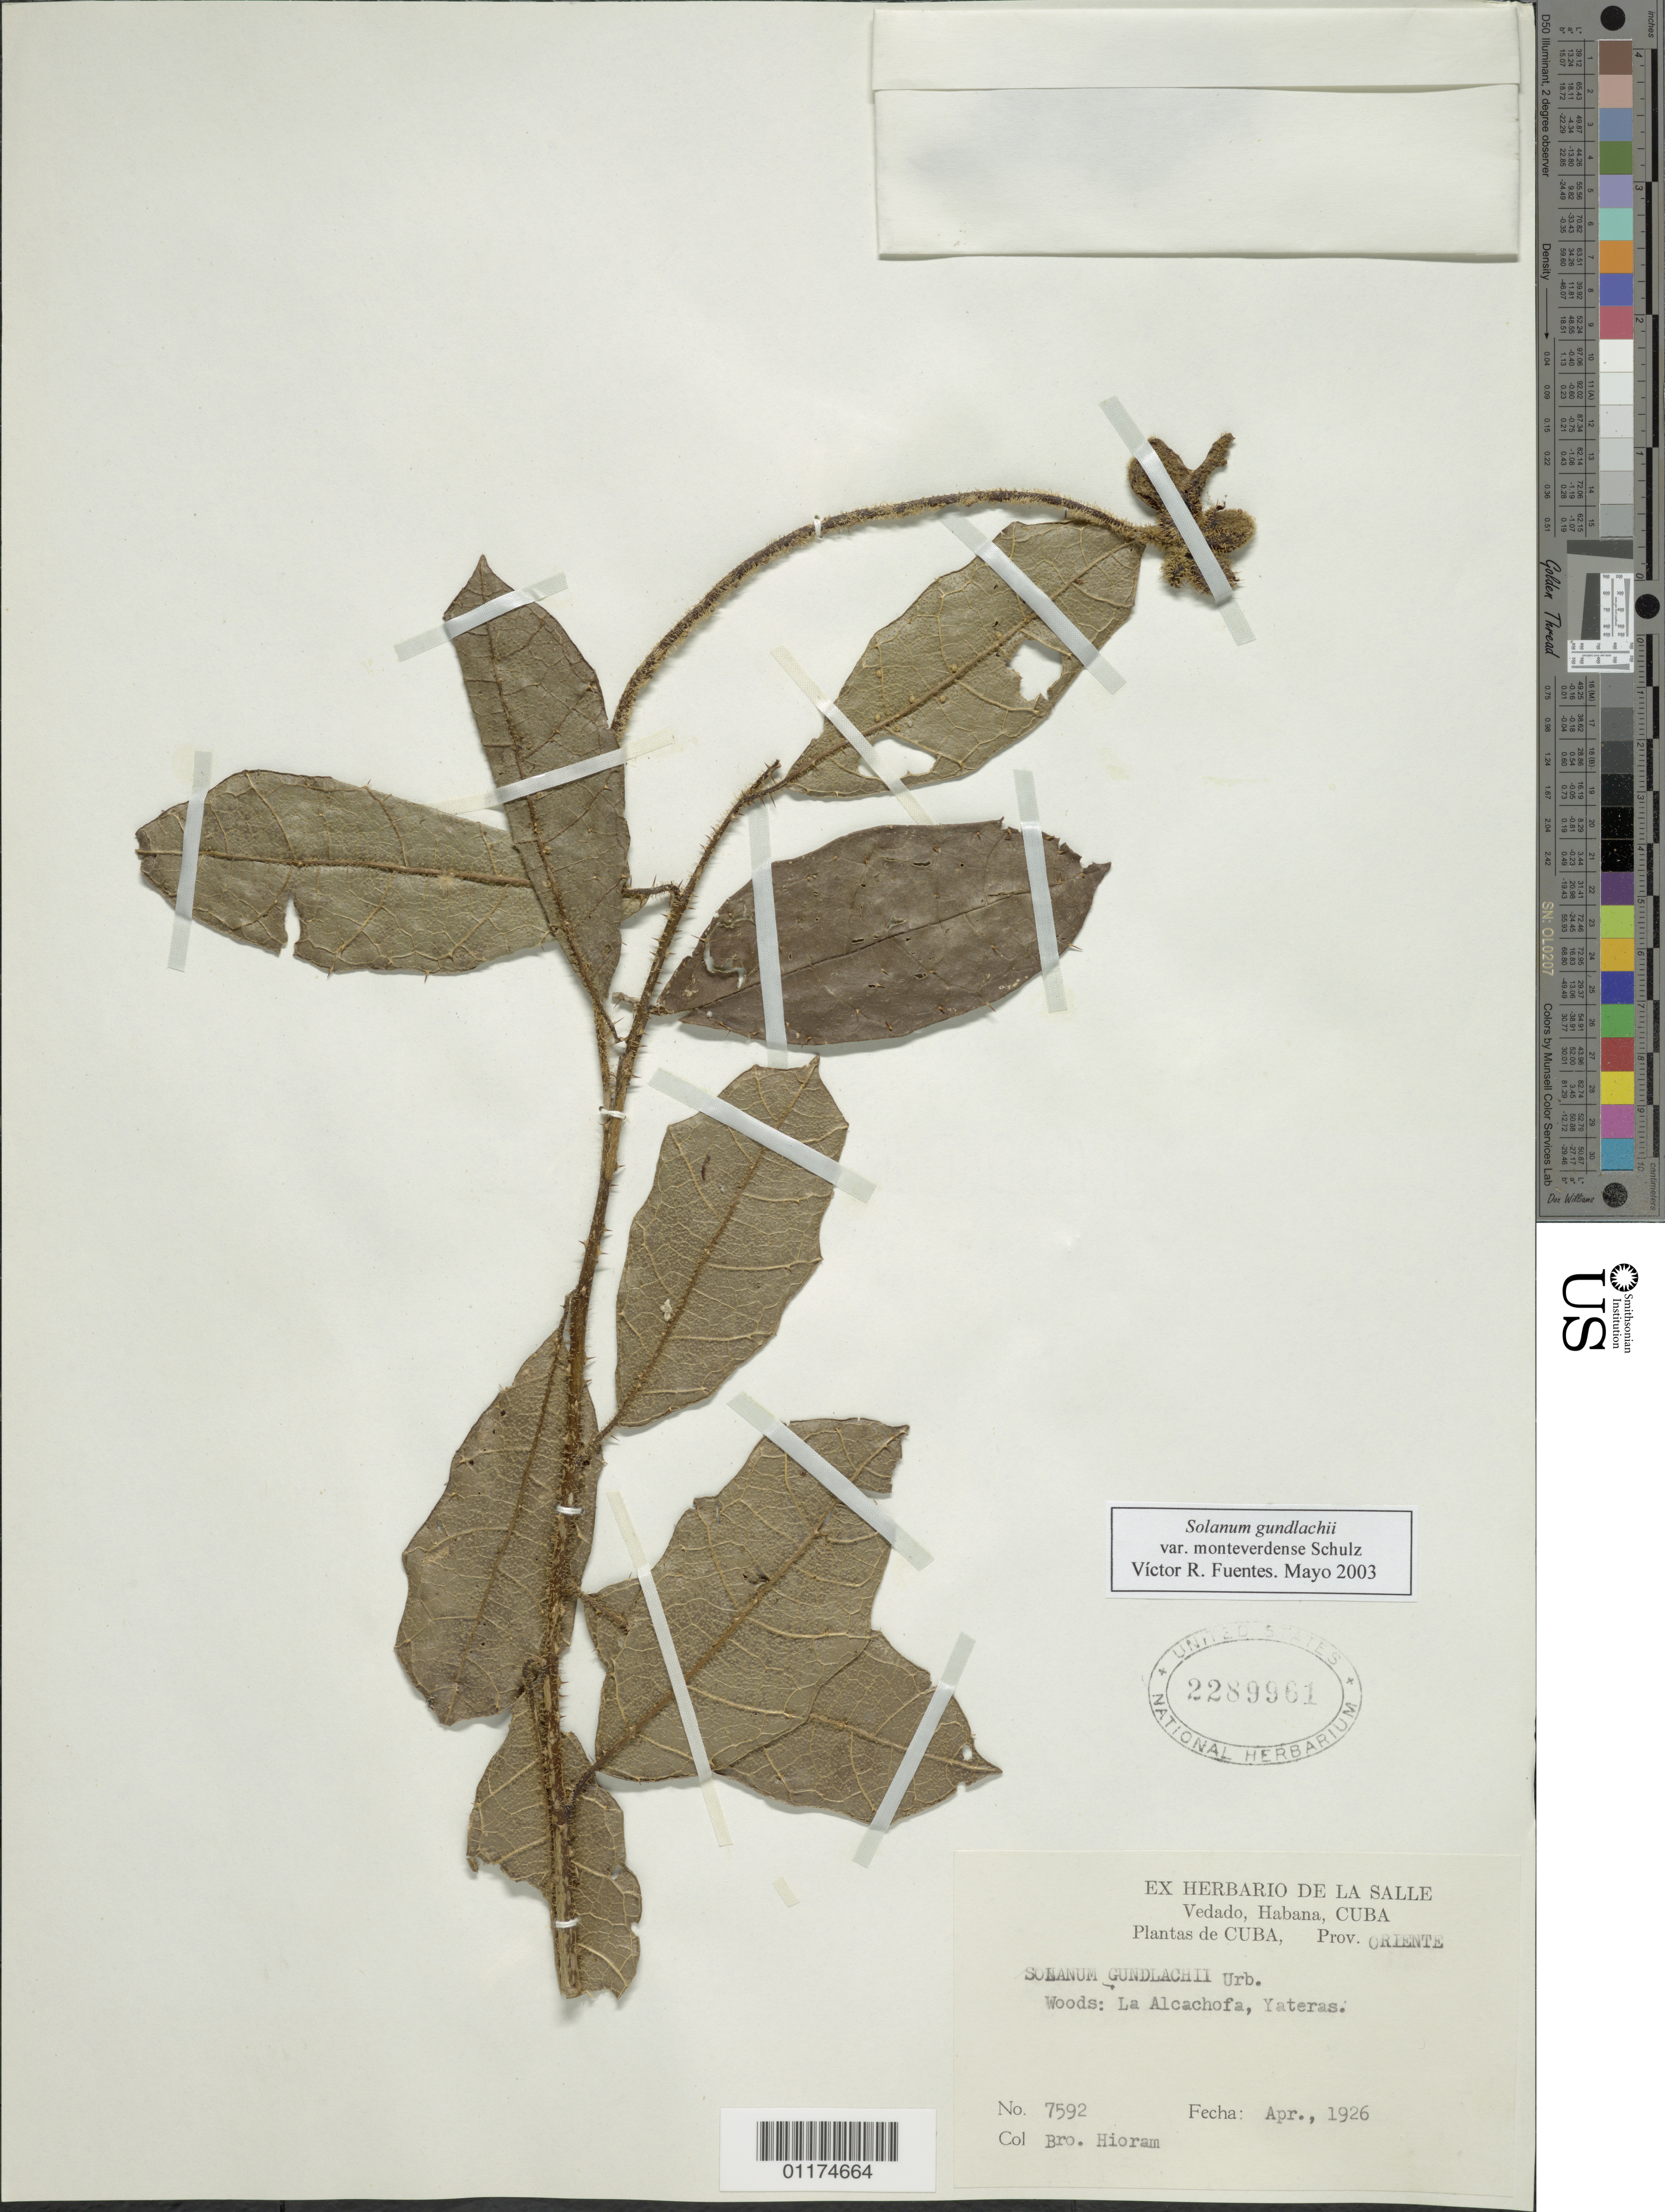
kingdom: Plantae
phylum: Tracheophyta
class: Magnoliopsida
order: Solanales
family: Solanaceae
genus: Solanum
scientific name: Solanum gundlachii var. gundlachii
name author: Urb.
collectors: Bro. Hioram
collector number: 7592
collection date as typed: Apr 1926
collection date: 1926-04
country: Cuba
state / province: Oriente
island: Cuba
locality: Vedado, Habana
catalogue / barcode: US 2289961